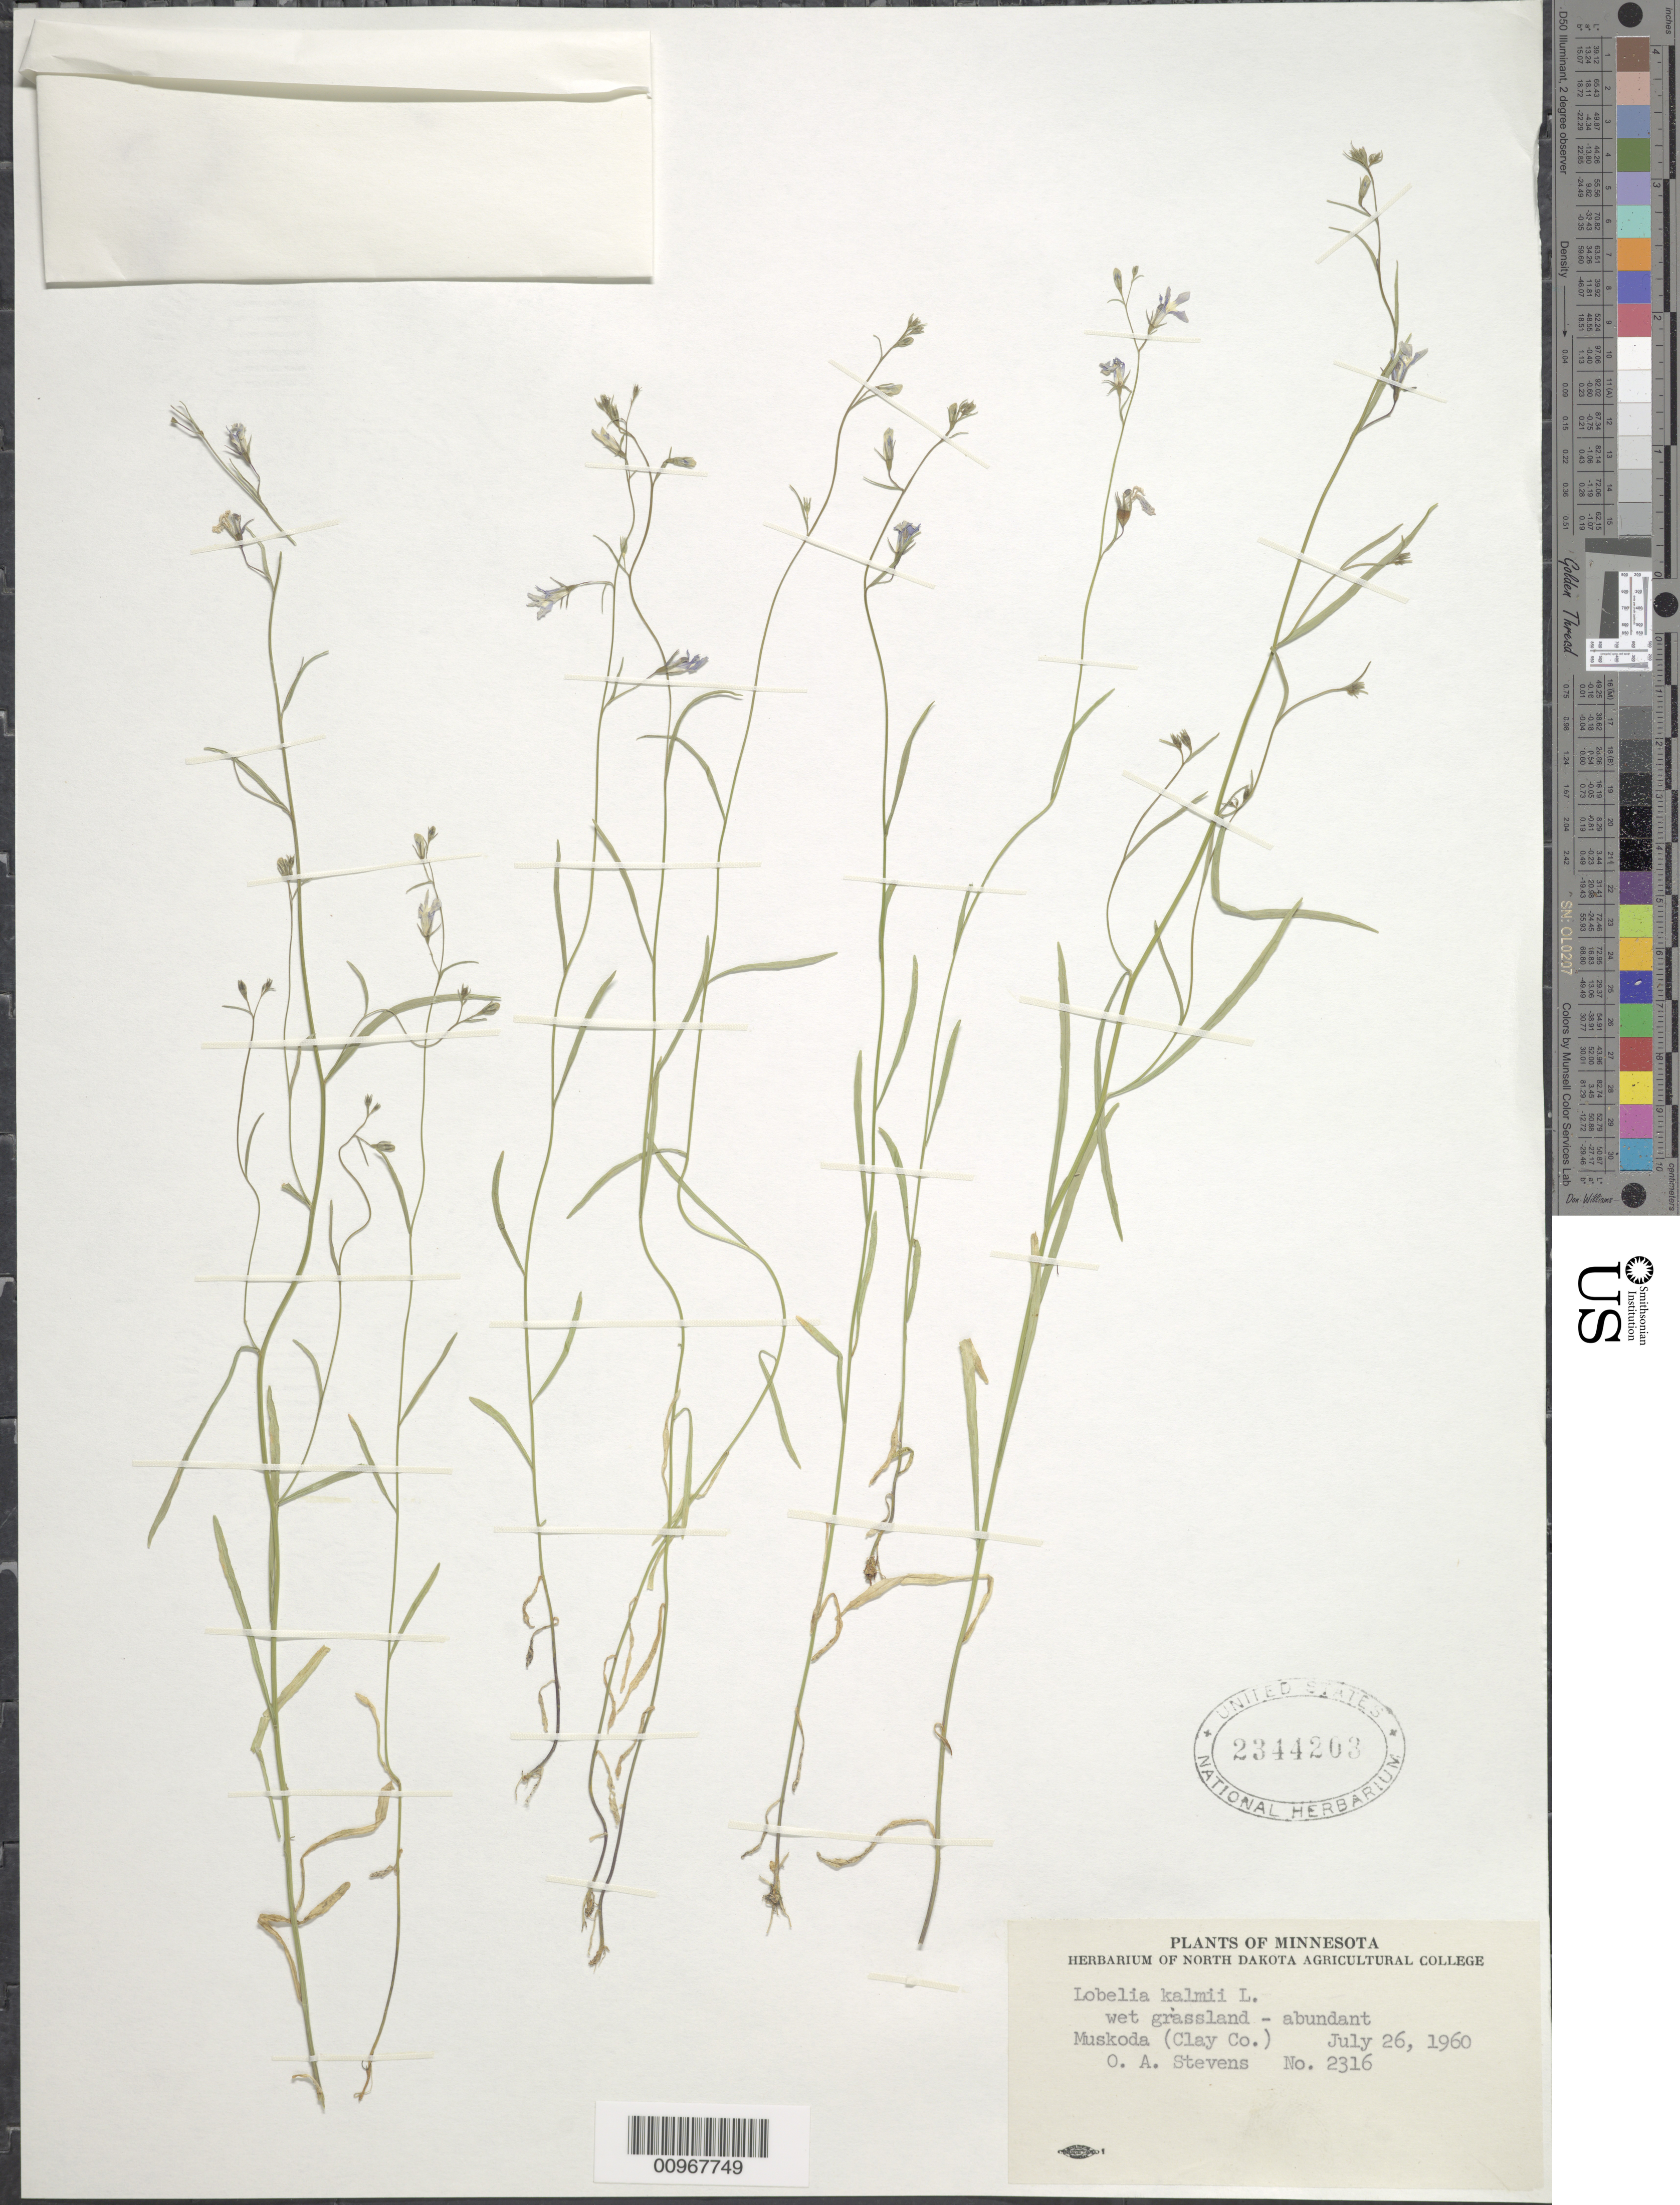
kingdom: Plantae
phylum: Tracheophyta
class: Magnoliopsida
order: Asterales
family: Campanulaceae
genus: Lobelia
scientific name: Lobelia kalmii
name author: L.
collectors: O. Stevens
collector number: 2316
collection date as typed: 26 Jul 1960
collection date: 1960-07-26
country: United States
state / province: Minnesota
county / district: Clay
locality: Muskoda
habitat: wet grassland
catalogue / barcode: US 2344203